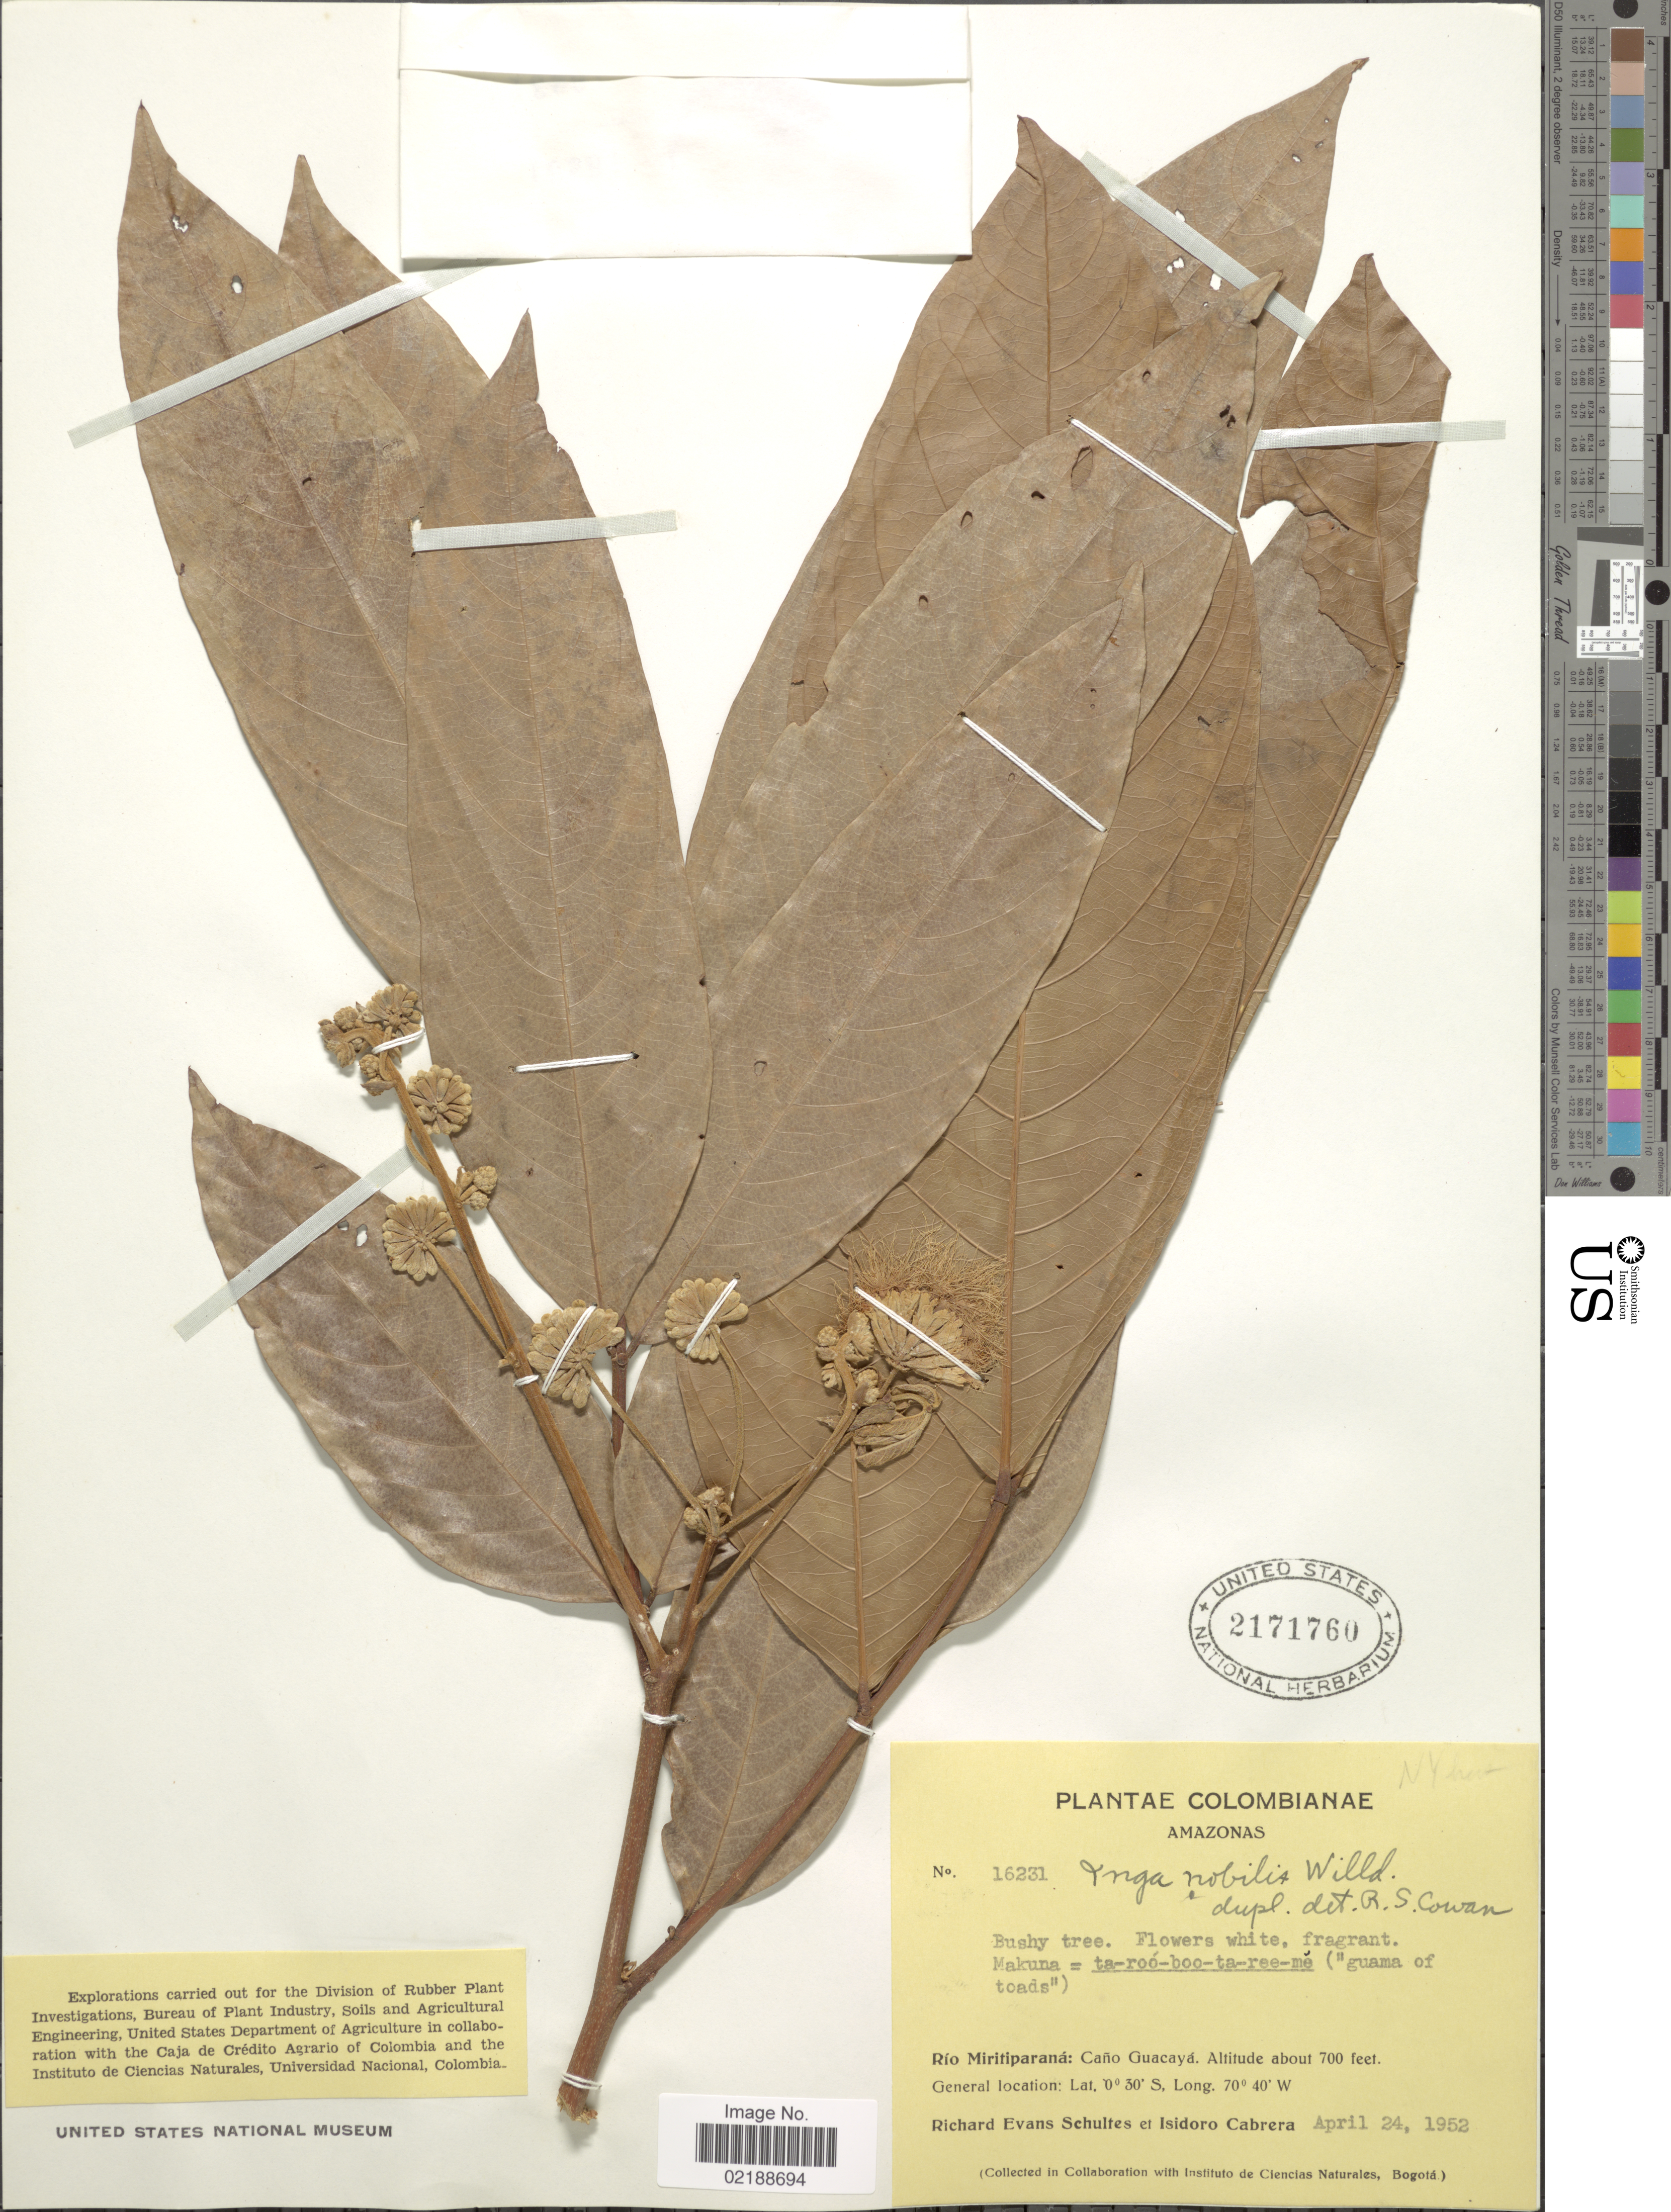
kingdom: Plantae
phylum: Tracheophyta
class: Magnoliopsida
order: Fabales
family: Fabaceae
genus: Inga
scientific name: Inga nobilis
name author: Willd.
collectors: R. E. Schultes & I. Cabrera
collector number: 16231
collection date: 1952-04-24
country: Colombia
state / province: Amazônas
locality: Río Miritiparaná: Caño Guacayá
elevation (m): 213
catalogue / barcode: US 2171760